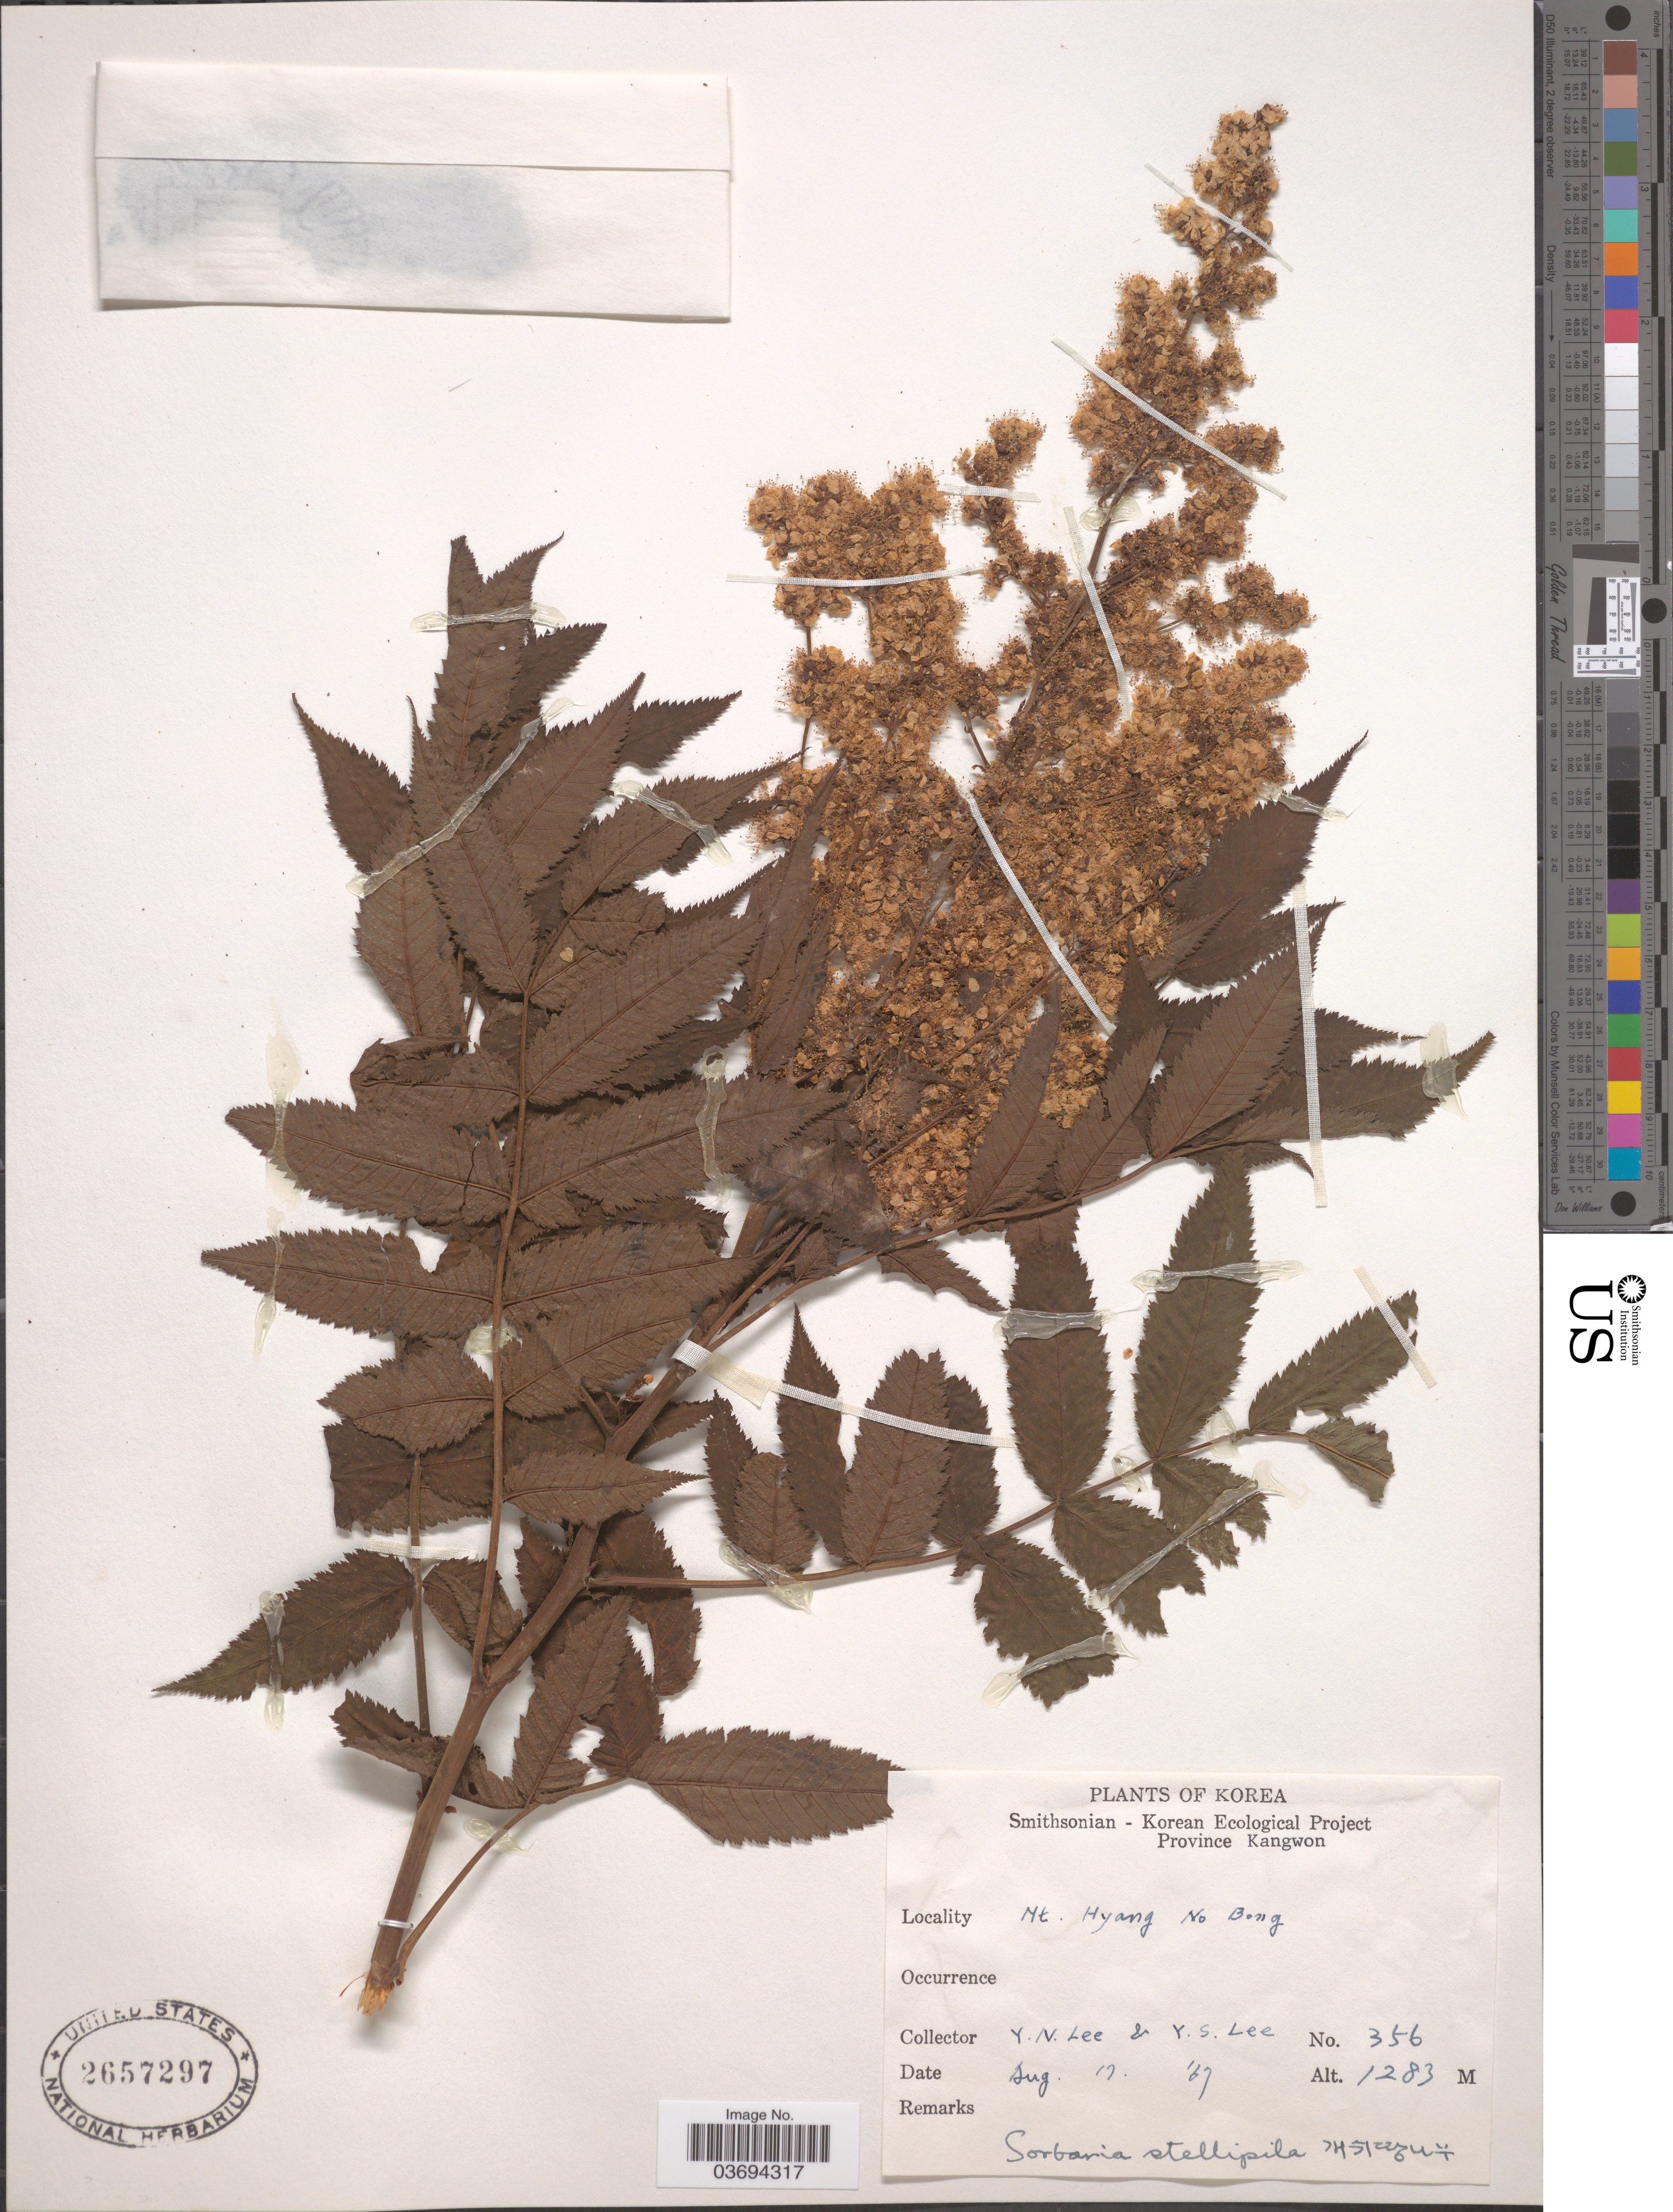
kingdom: Plantae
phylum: Tracheophyta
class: Magnoliopsida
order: Rosales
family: Rosaceae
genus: Sorbaria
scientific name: Sorbaria sorbifolia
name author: (L.) A. Braun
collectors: Y. N. Lee & Y. S. Lee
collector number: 356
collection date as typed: Transcribed d/m/y: 17/8/67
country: North Korea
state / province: Kangwon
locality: Mt. Hyang No Bong.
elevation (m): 1283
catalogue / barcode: US 2657297